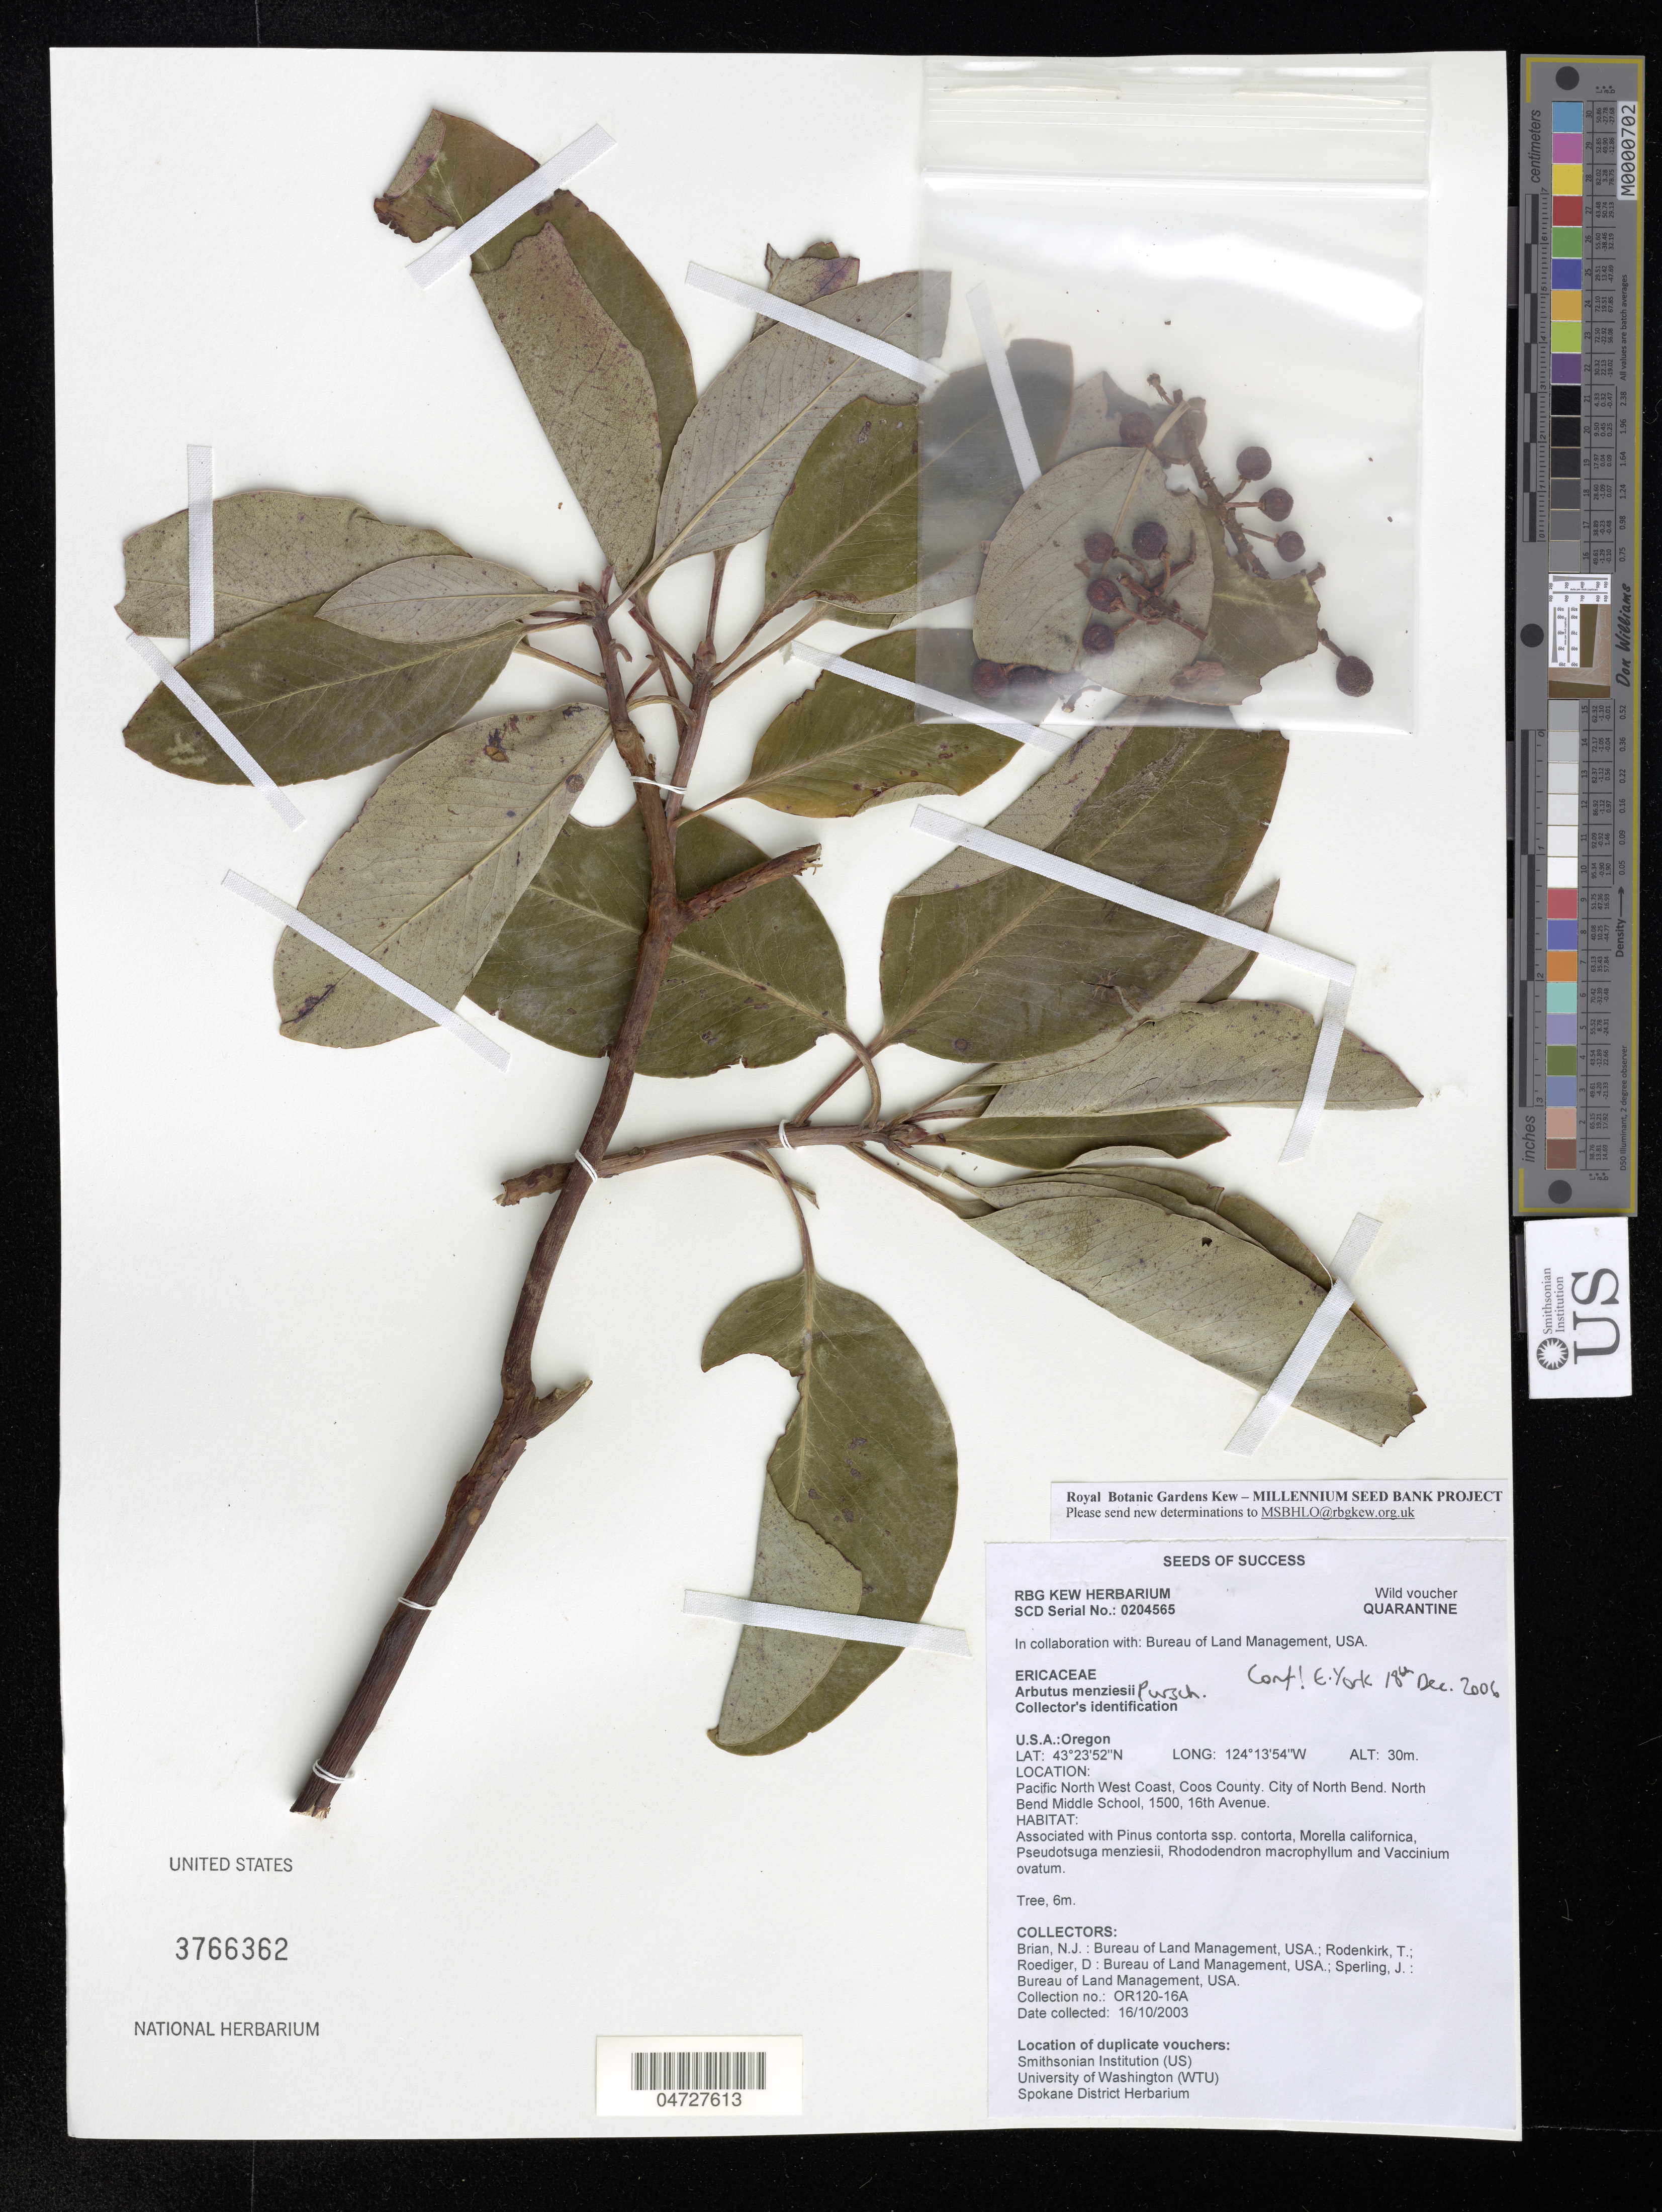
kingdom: Plantae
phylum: Tracheophyta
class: Magnoliopsida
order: Ericales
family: Ericaceae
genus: Arbutus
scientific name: Arbutus menziesii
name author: Pursh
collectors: N. Brian, T. Rodenkirk, D. Roediger & J. Sperling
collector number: OR120-16A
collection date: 2003-10-16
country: United States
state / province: Oregon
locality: Pacific North West Coast, Coos County. City of North Bend. North Bend Middle School, 1500, 16th Avenue.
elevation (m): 30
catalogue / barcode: US 3766362